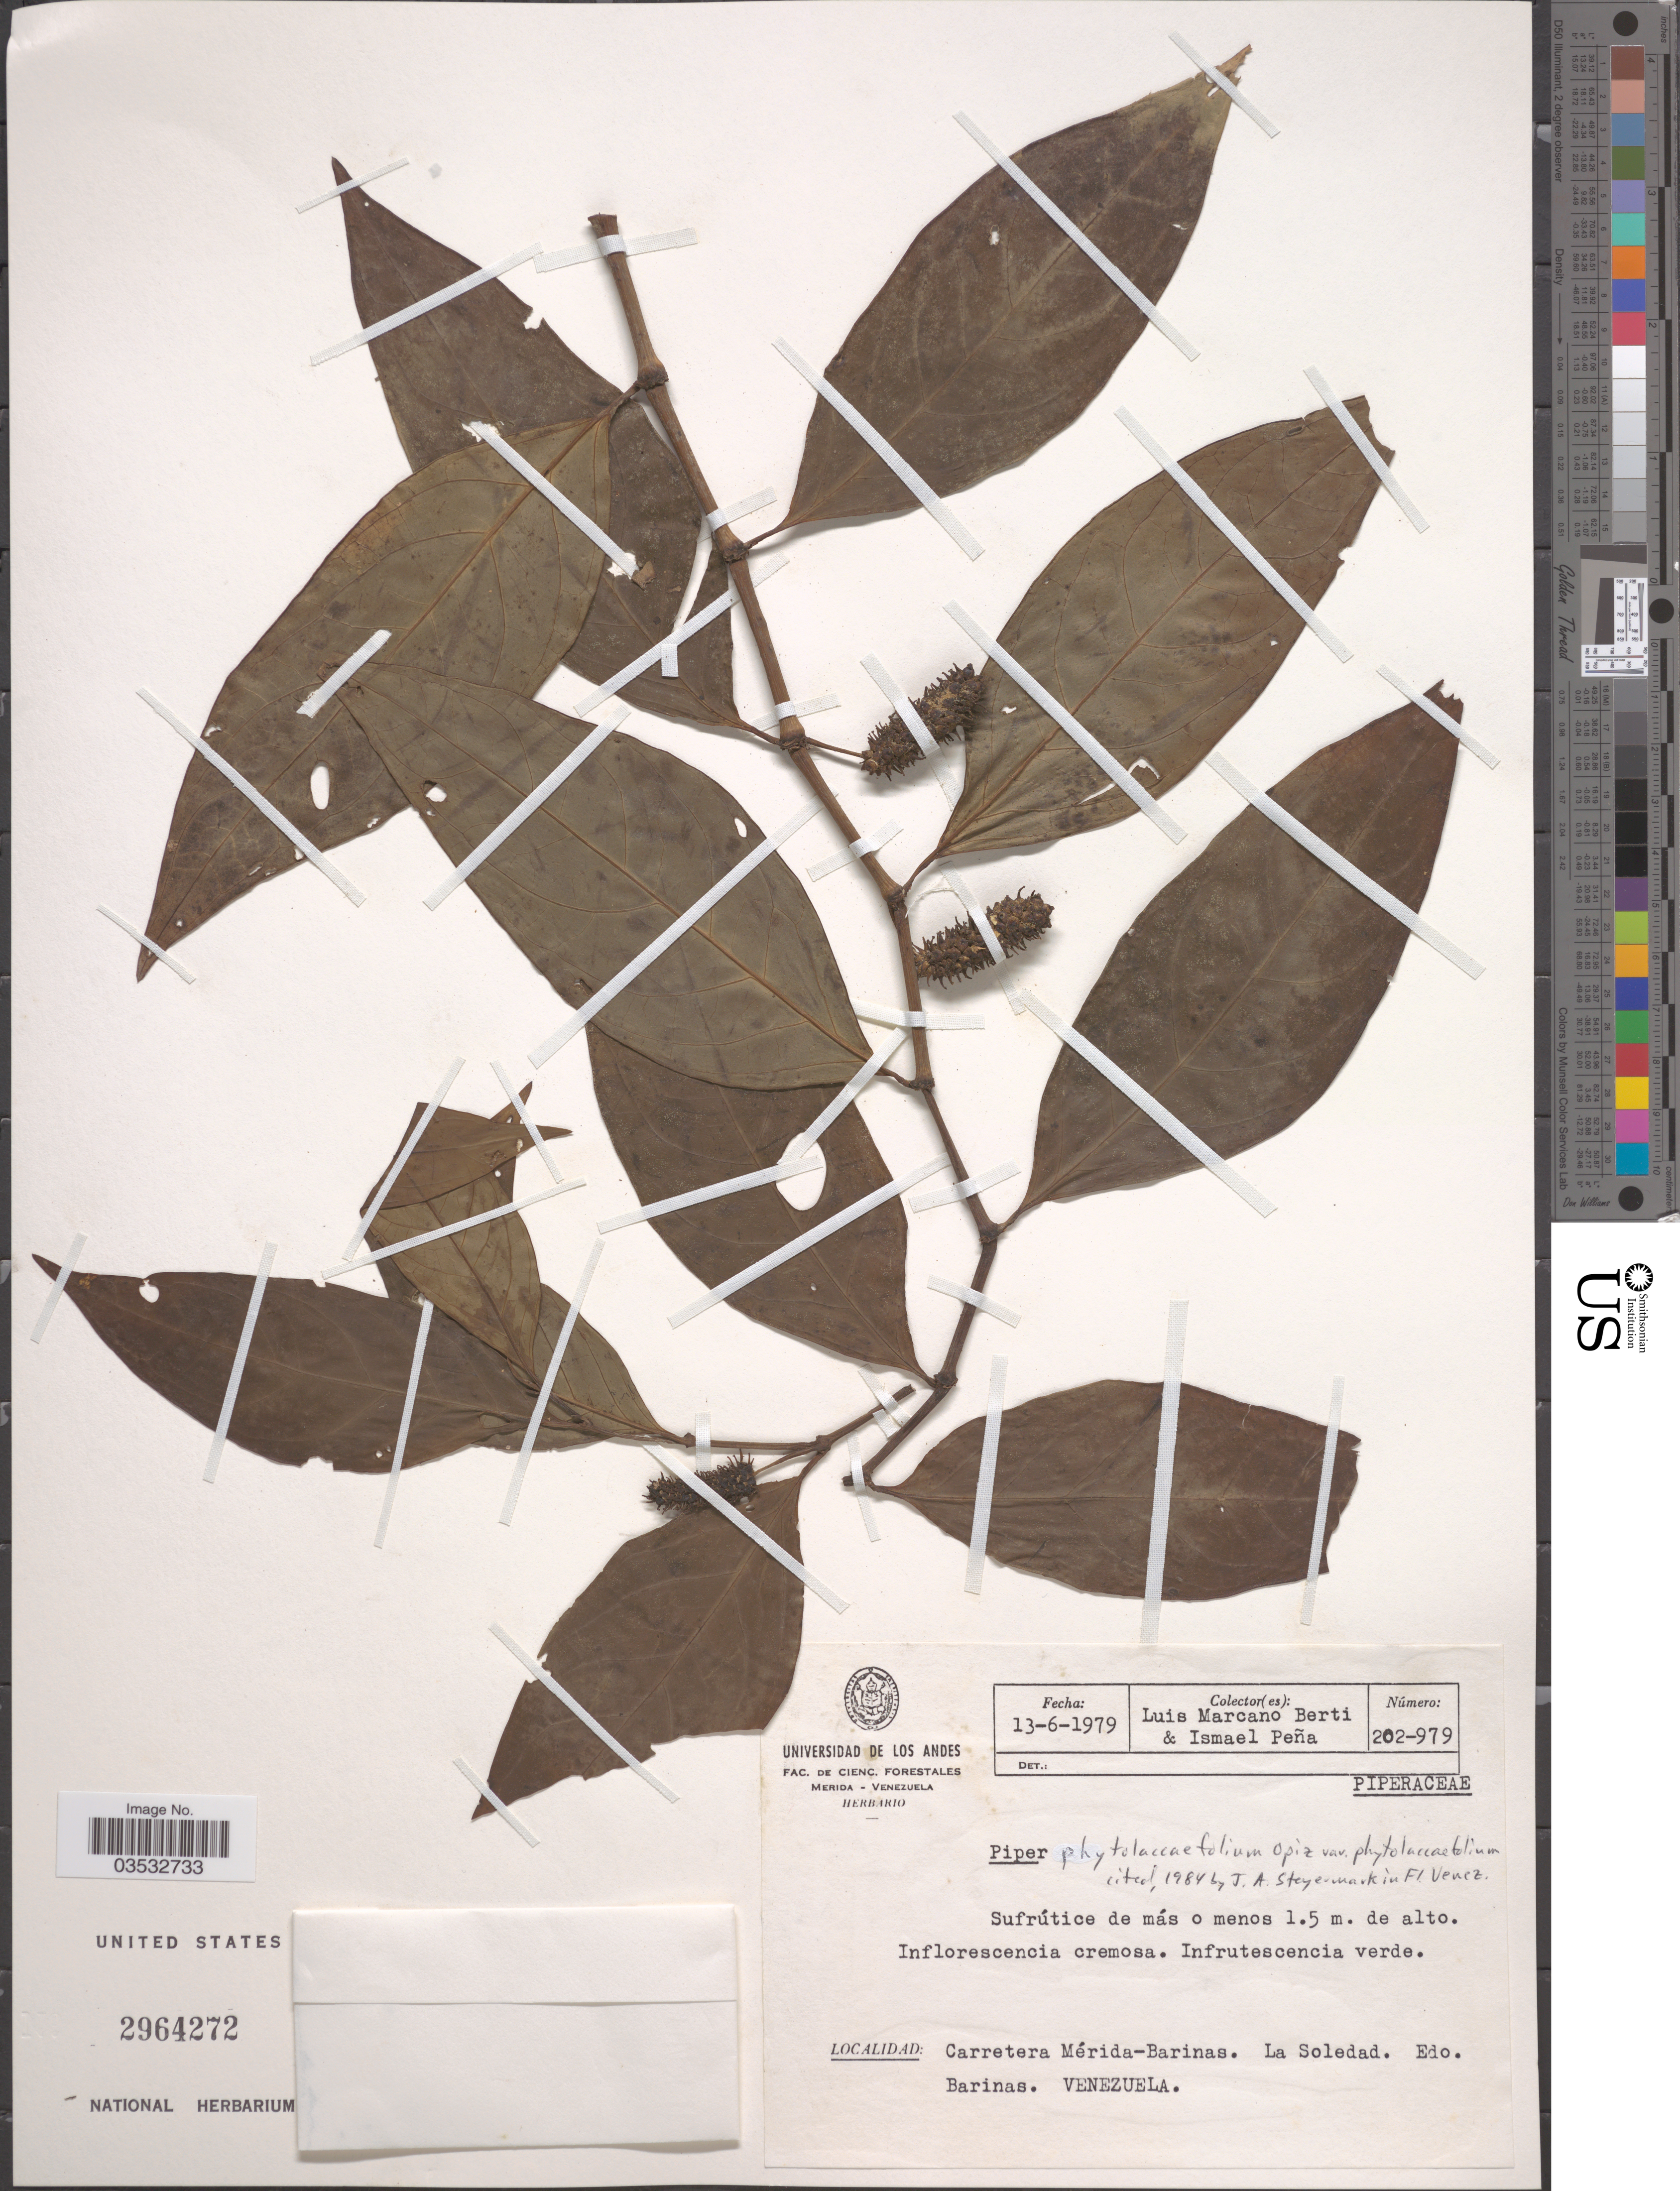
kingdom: Plantae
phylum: Tracheophyta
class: Magnoliopsida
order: Piperales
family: Piperaceae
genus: Piper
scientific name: Piper phytolaccifolium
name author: Opiz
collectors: L. Marcano-Berti & I. Pena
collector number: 202-979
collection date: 1979-06-13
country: Venezuela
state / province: Barinas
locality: Carretera Mérida-Barinas. La Soledad.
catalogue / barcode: US 2964272